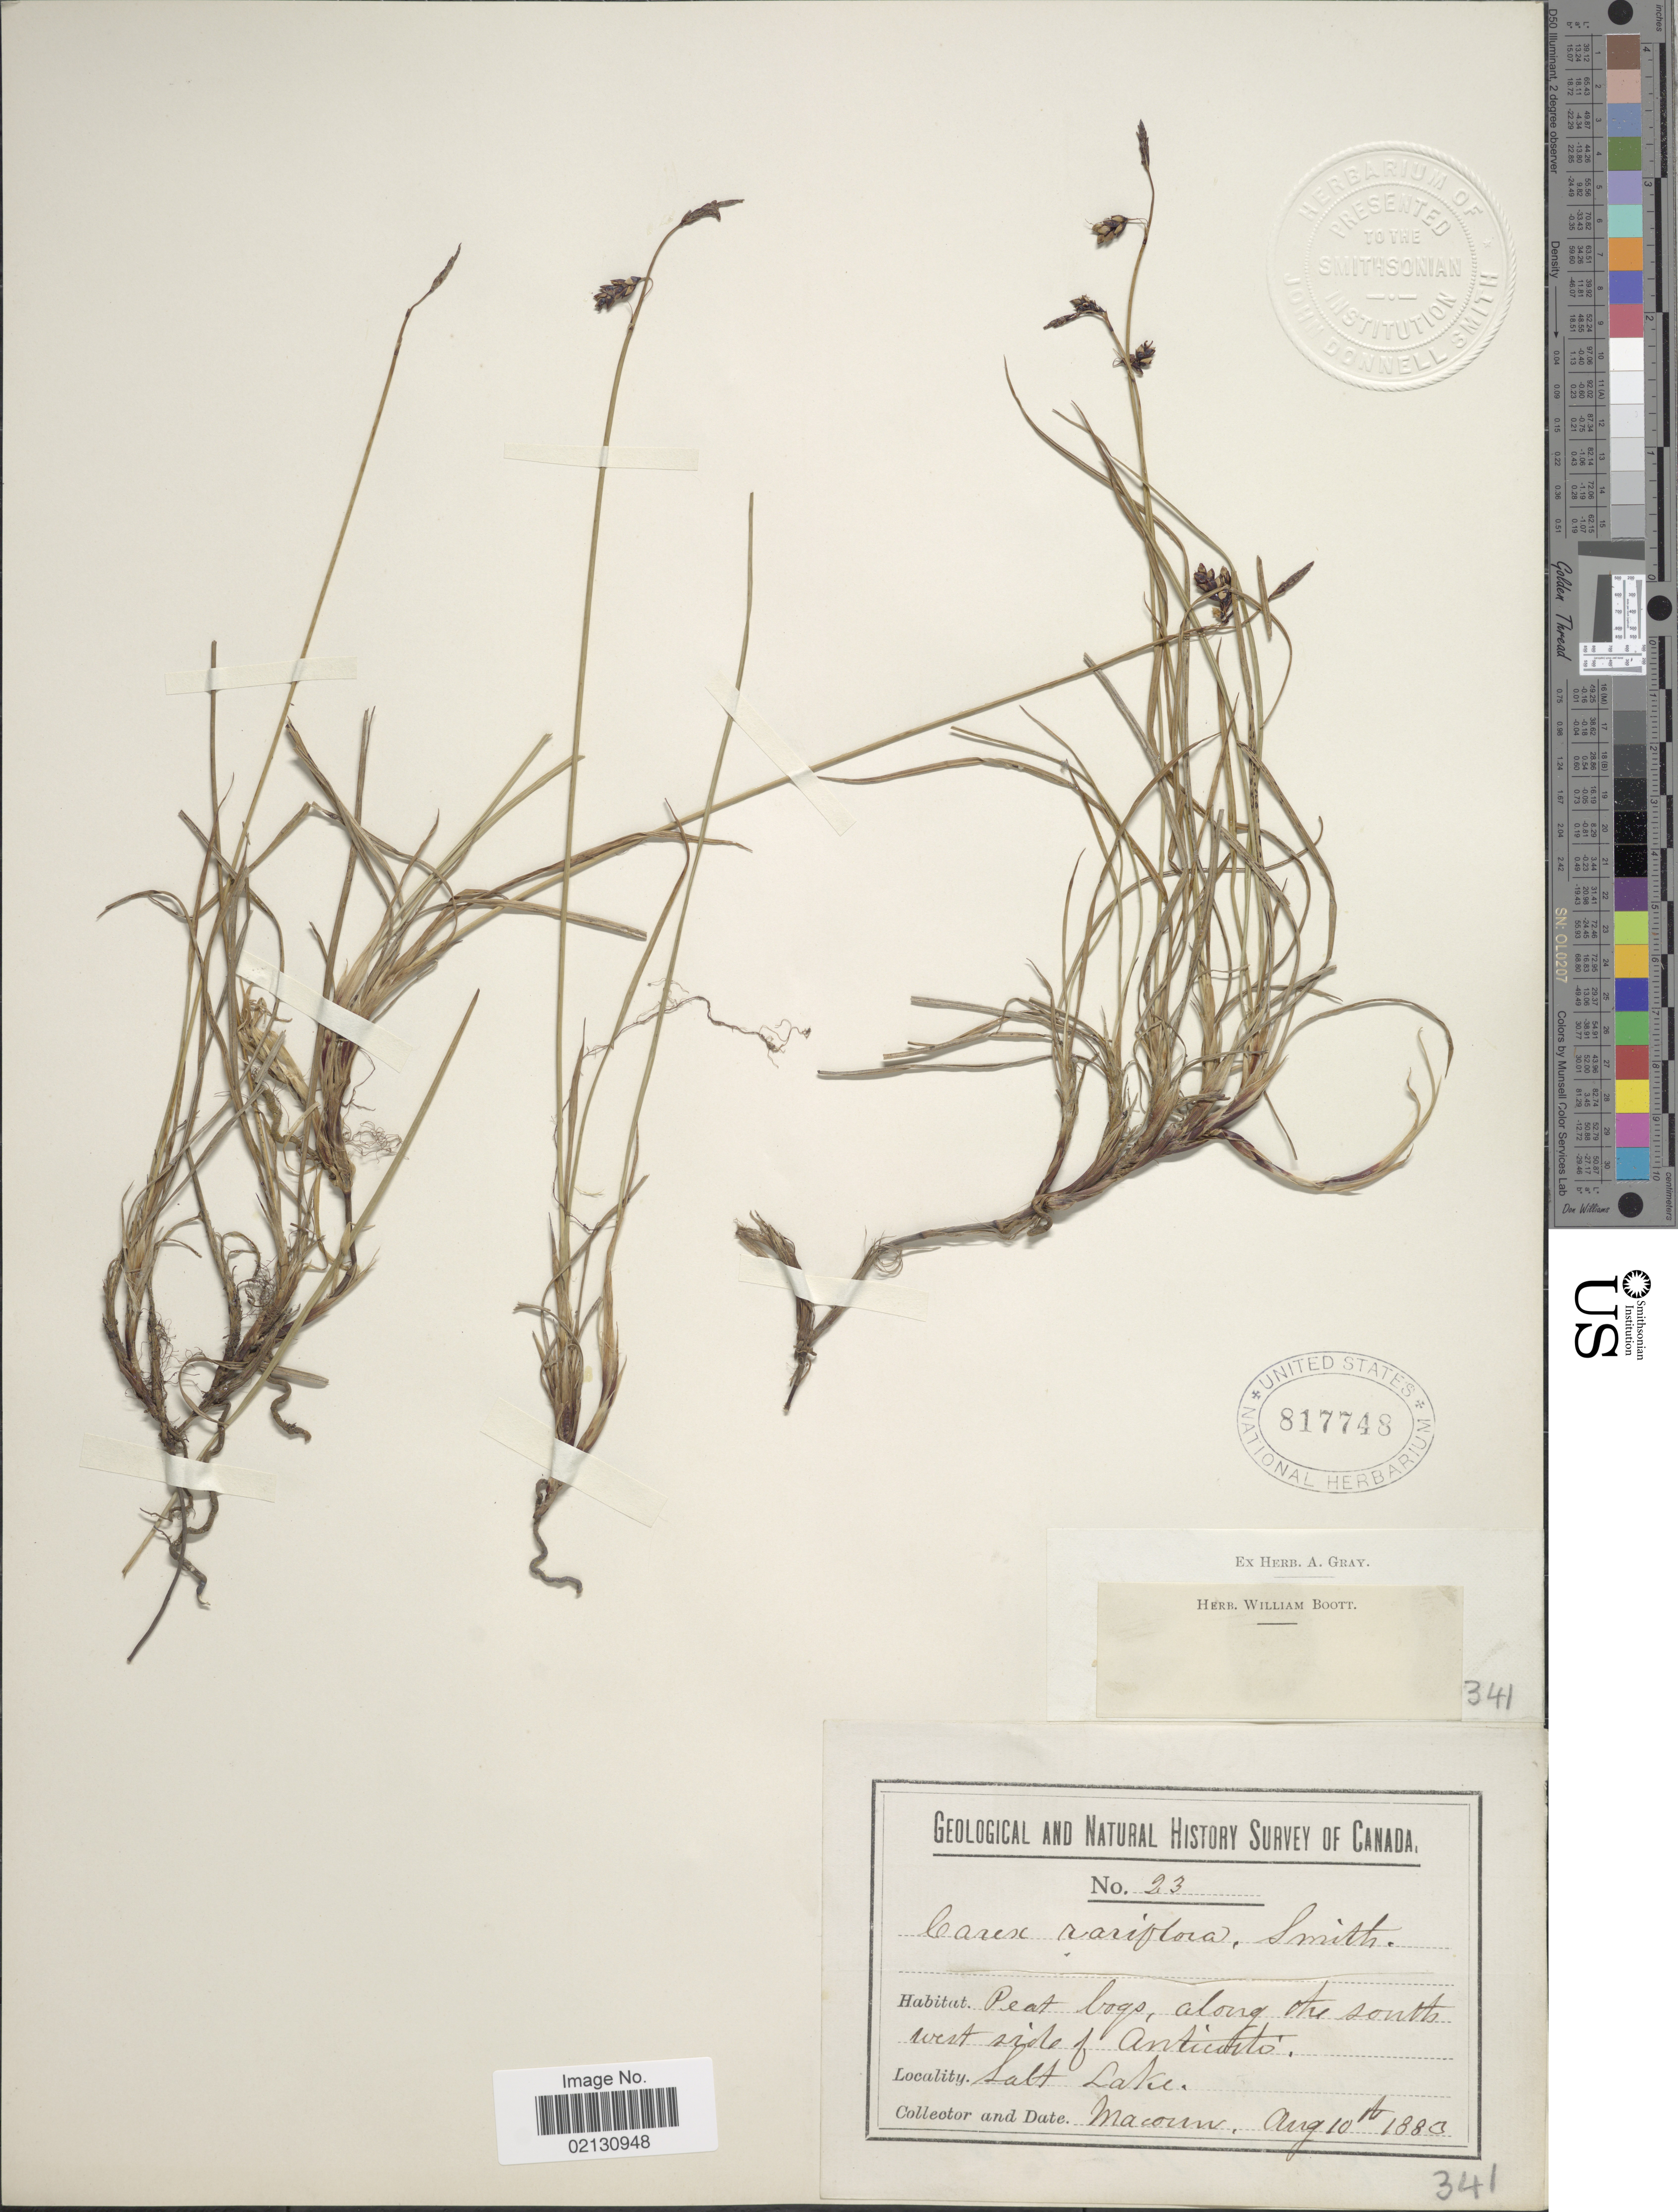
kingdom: Plantae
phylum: Tracheophyta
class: Liliopsida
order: Poales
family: Cyperaceae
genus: Carex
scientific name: Carex rariflora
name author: (Wahlenb.) Sm.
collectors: -- Macoun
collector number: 23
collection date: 1883-08-10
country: Canada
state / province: Quebec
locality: Salt Lake. along the south west side of Anticosti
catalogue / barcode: US 817748